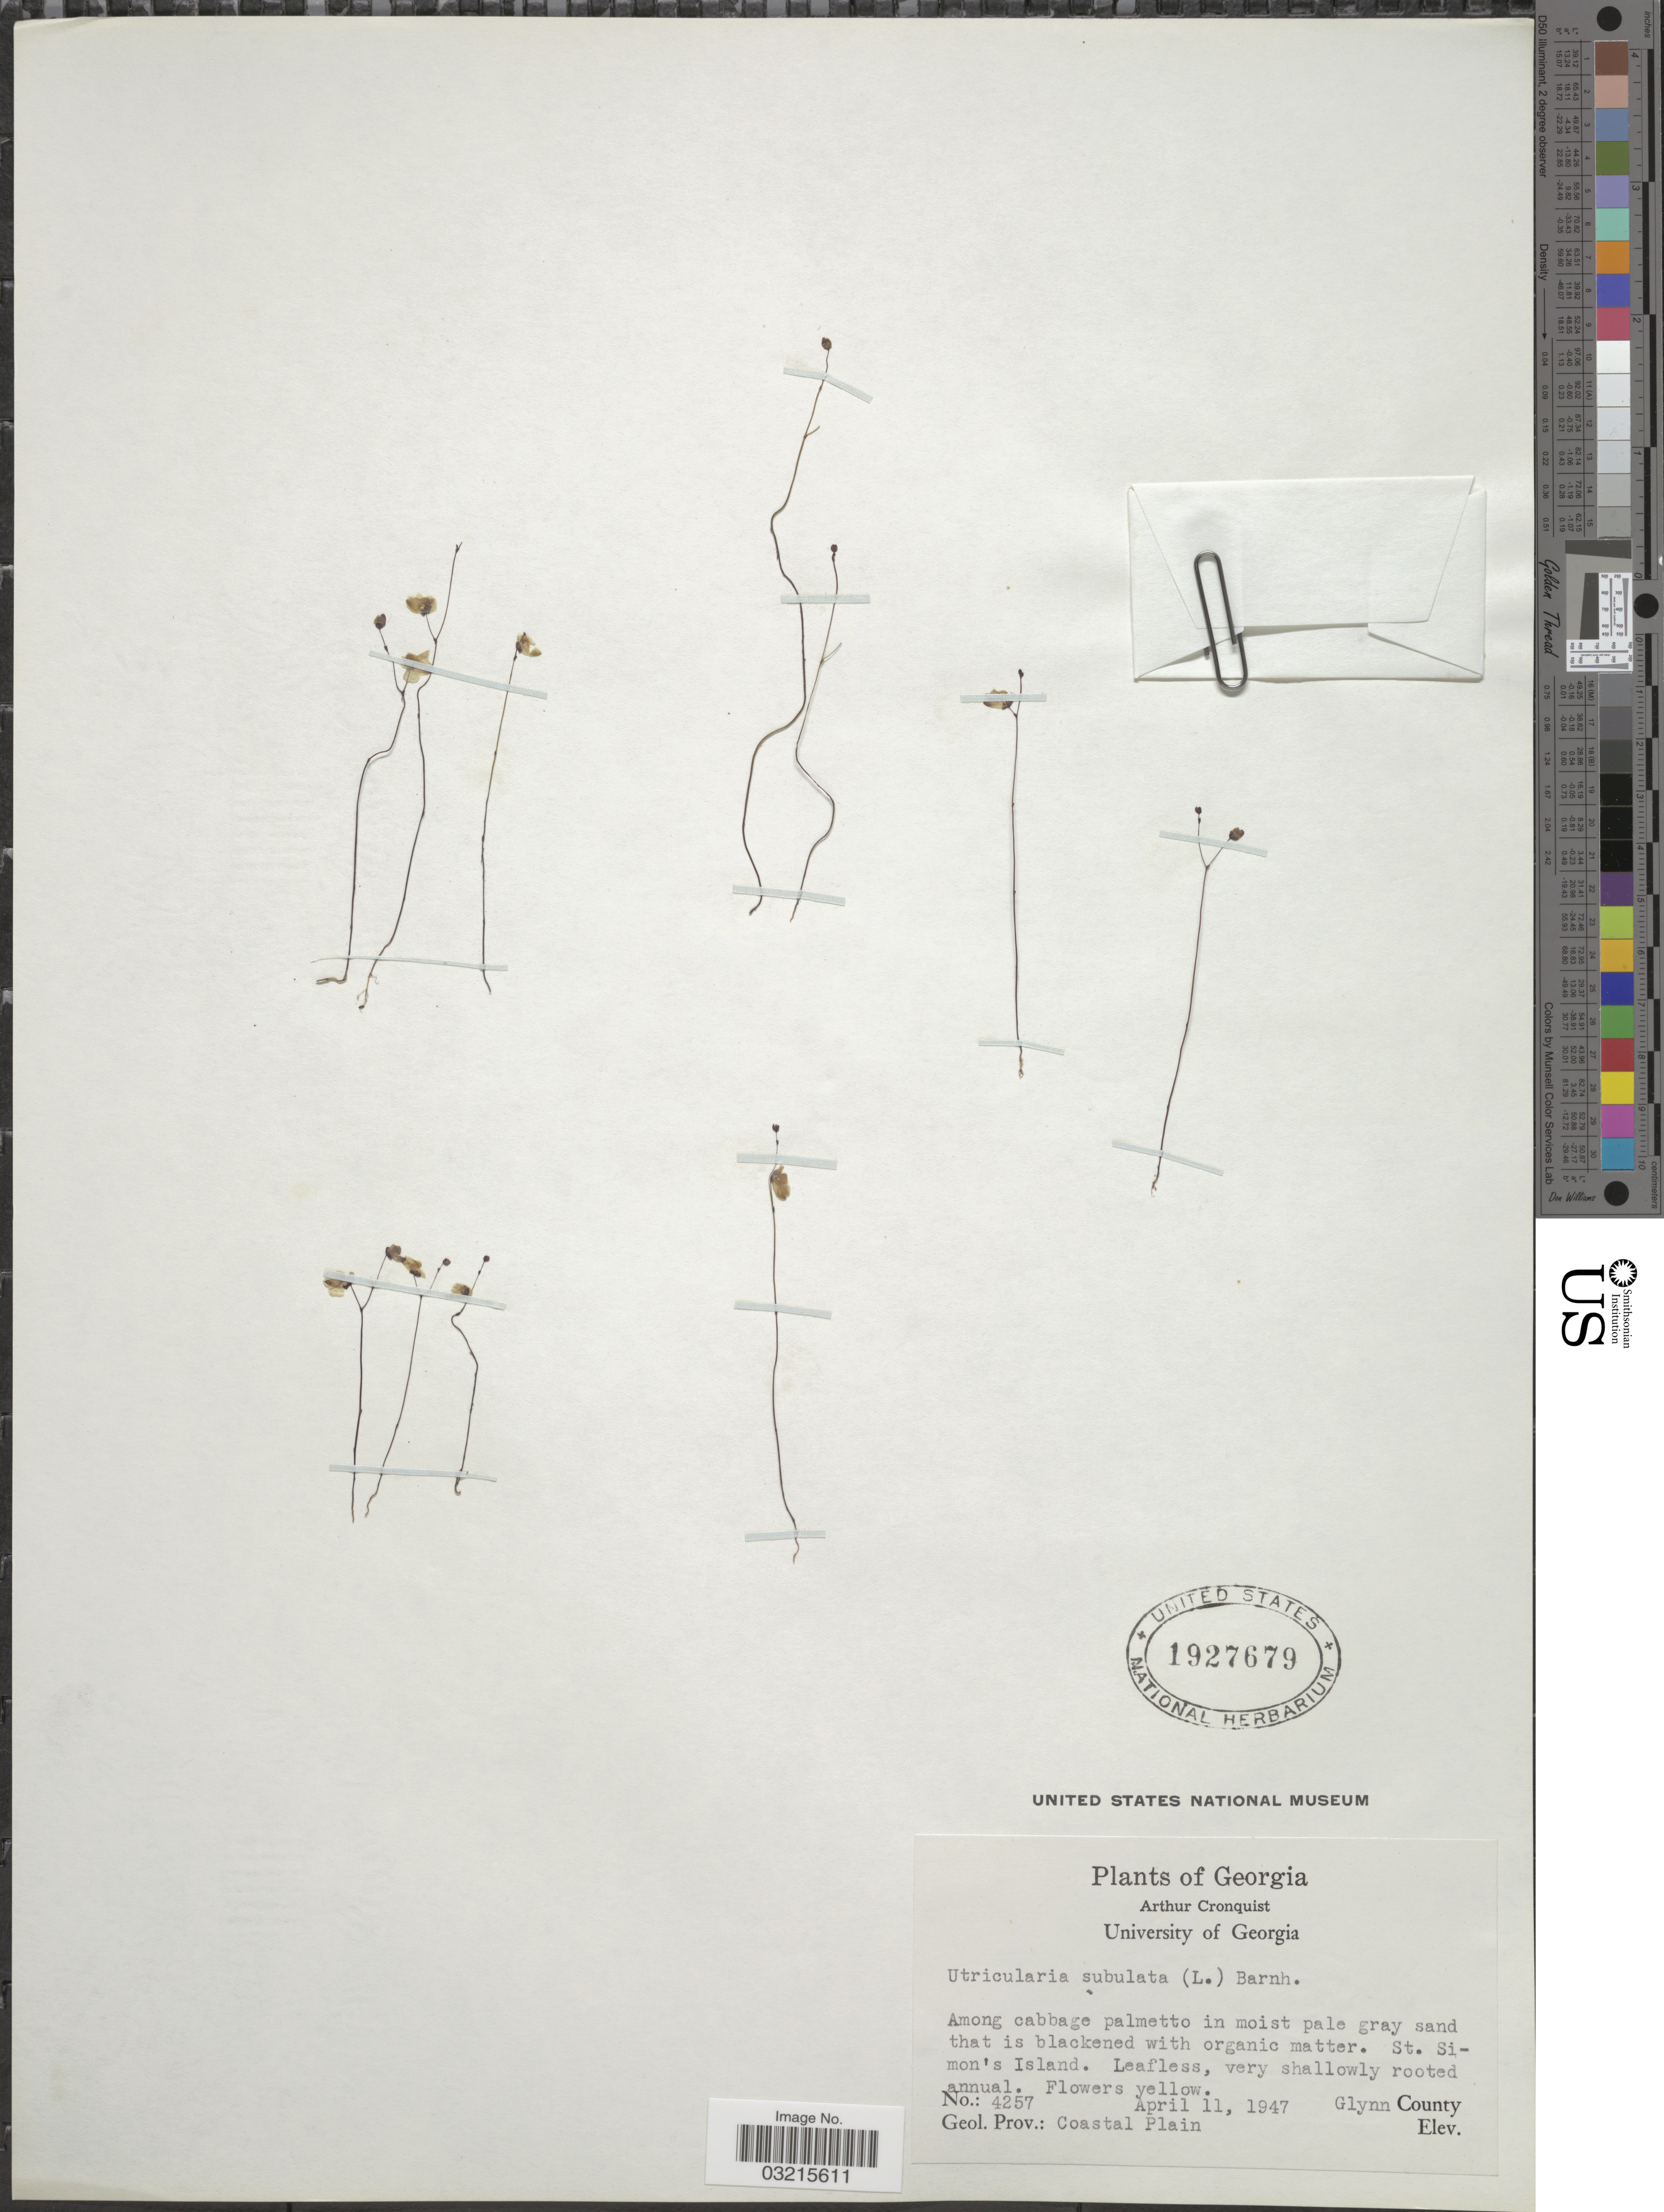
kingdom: Plantae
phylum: Tracheophyta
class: Magnoliopsida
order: Lamiales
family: Lentibulariaceae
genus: Utricularia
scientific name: Utricularia subulata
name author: L.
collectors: A. J. Cronquist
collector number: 4257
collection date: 1947-04-11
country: United States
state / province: Georgia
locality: St. Simon's Island. Glynn County, Geol. Prov.: Coastal Plain.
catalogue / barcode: US 1927679